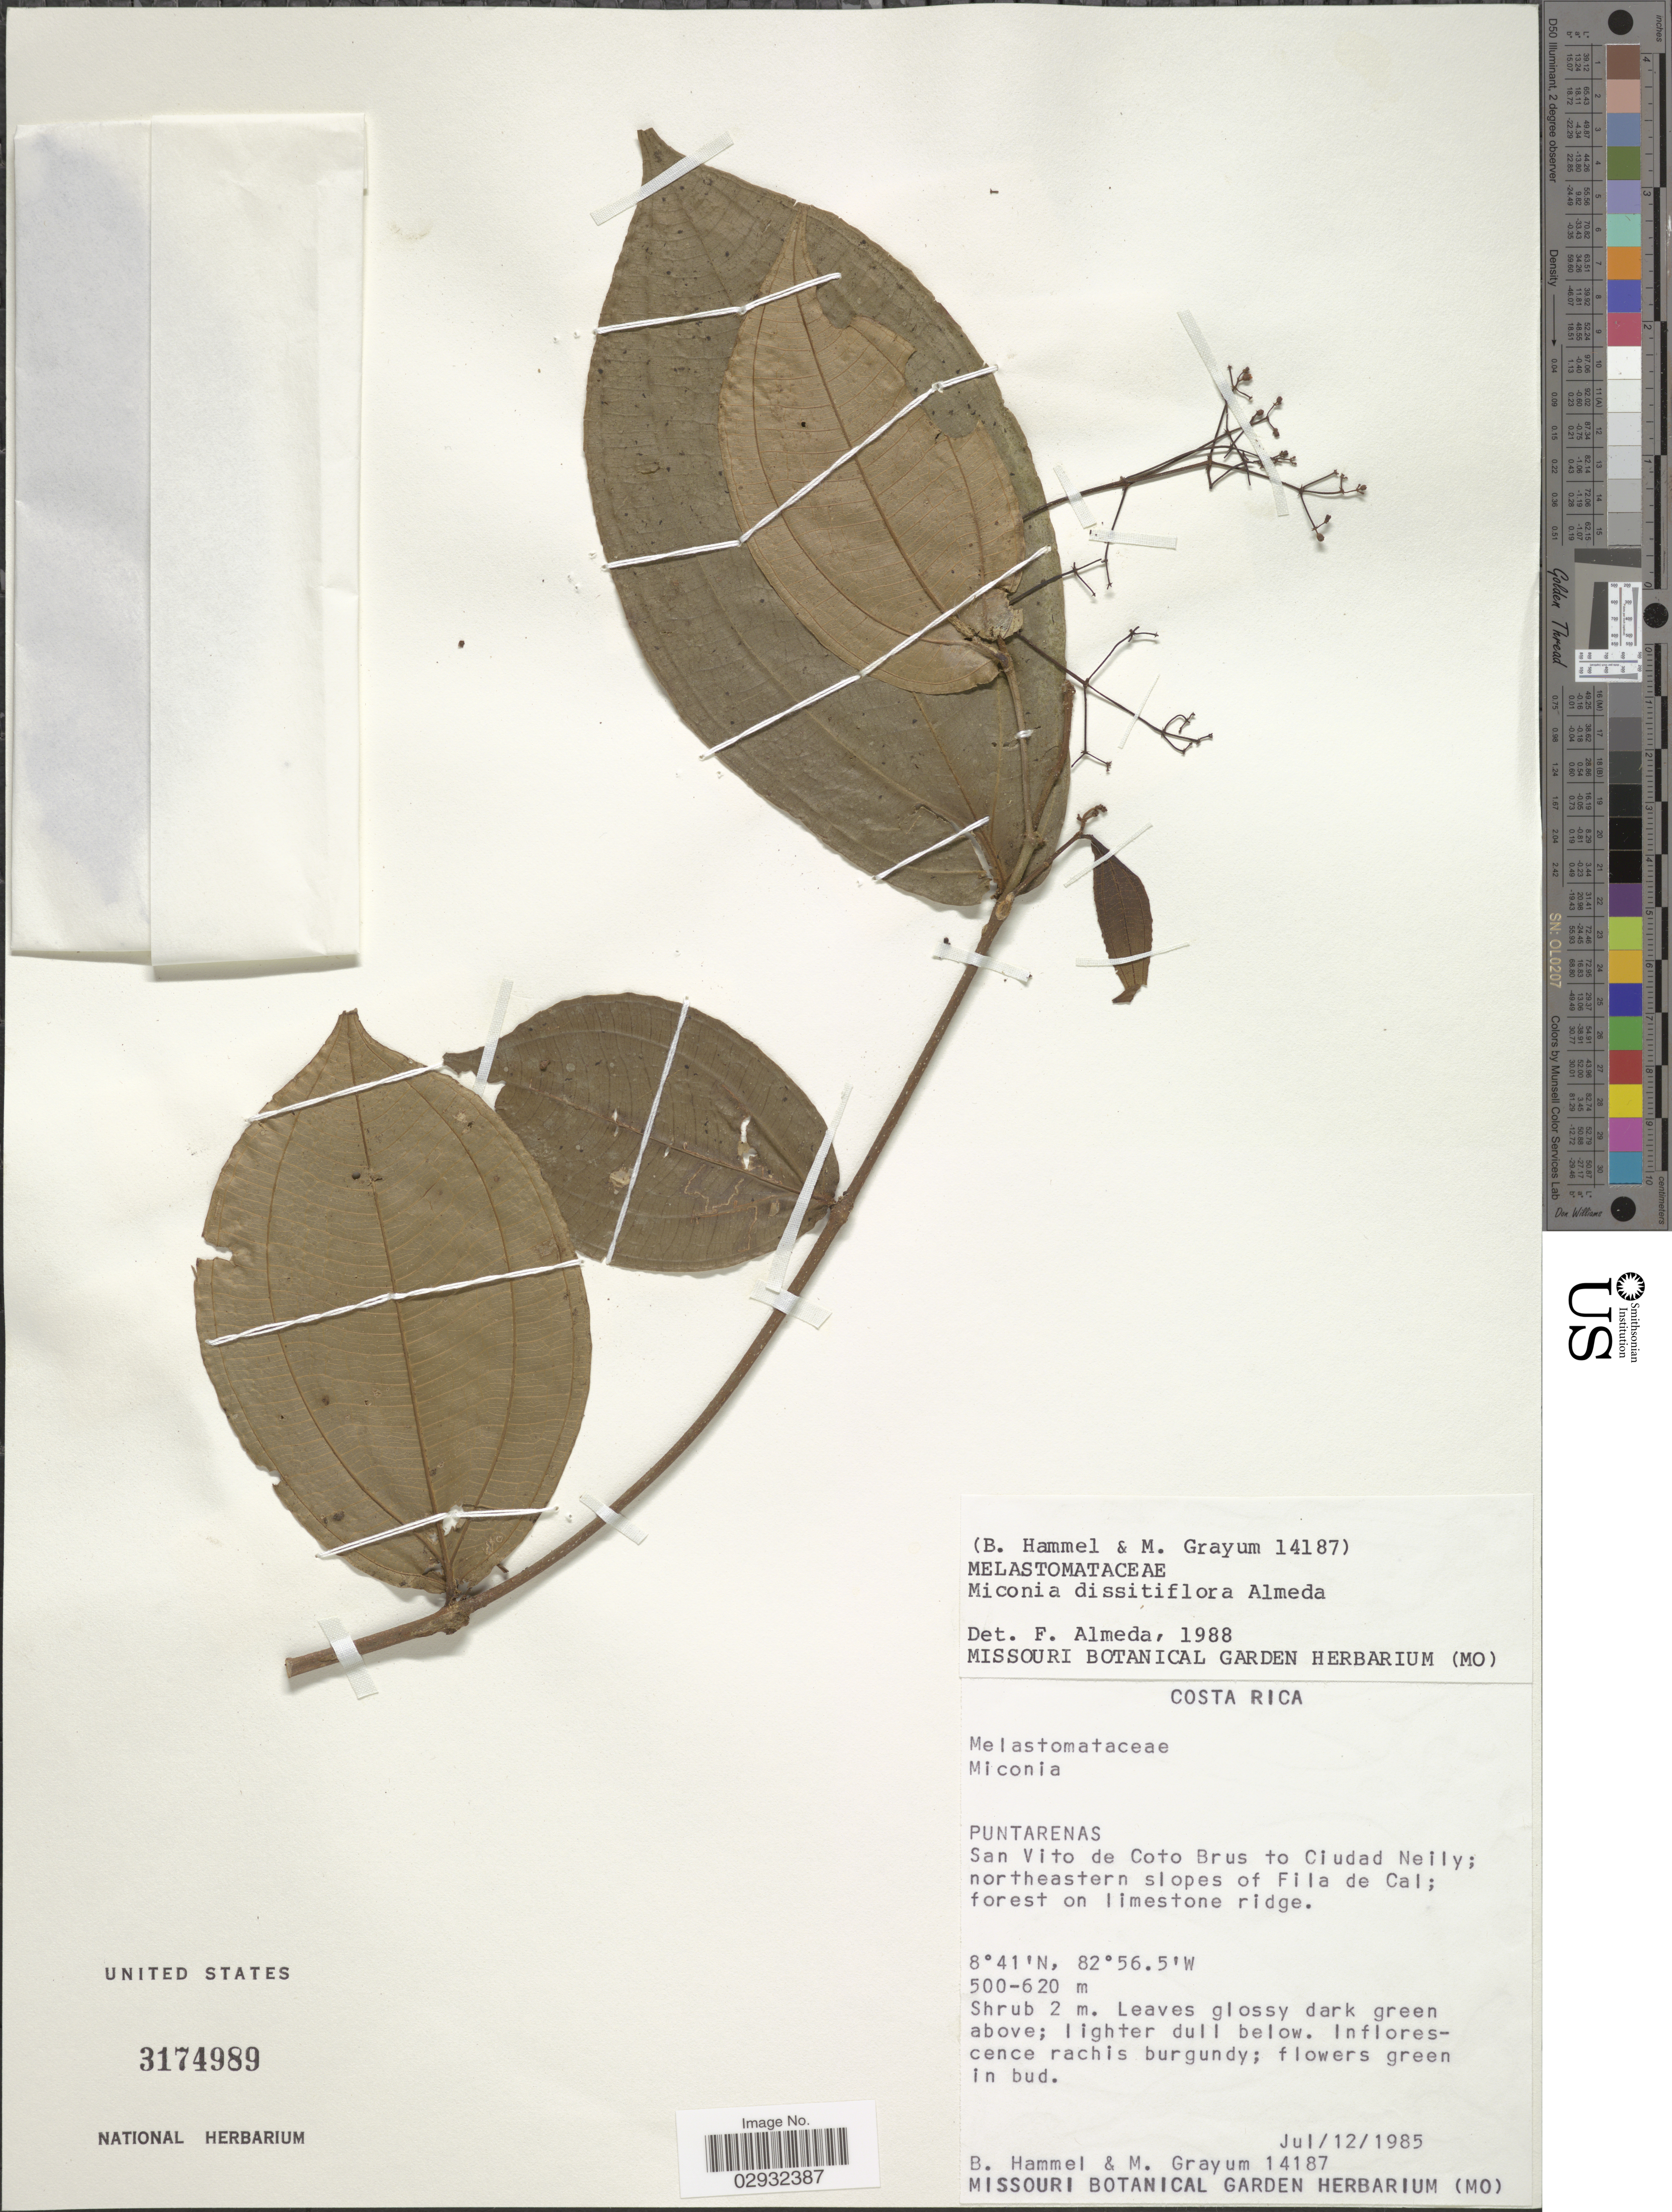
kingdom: Plantae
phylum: Tracheophyta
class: Magnoliopsida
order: Myrtales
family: Melastomataceae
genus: Miconia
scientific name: Miconia disparilis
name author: (Standl.) R.O. Williams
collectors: B. Hammel & M. H. Grayum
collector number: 14187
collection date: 1985-07-12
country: Costa Rica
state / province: Puntarenas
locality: San Vito de Coto Brus to Ciudad Neily; northeastern slopes of Fila de Cal; forest on limestone ridge.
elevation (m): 500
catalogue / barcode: US 3174989